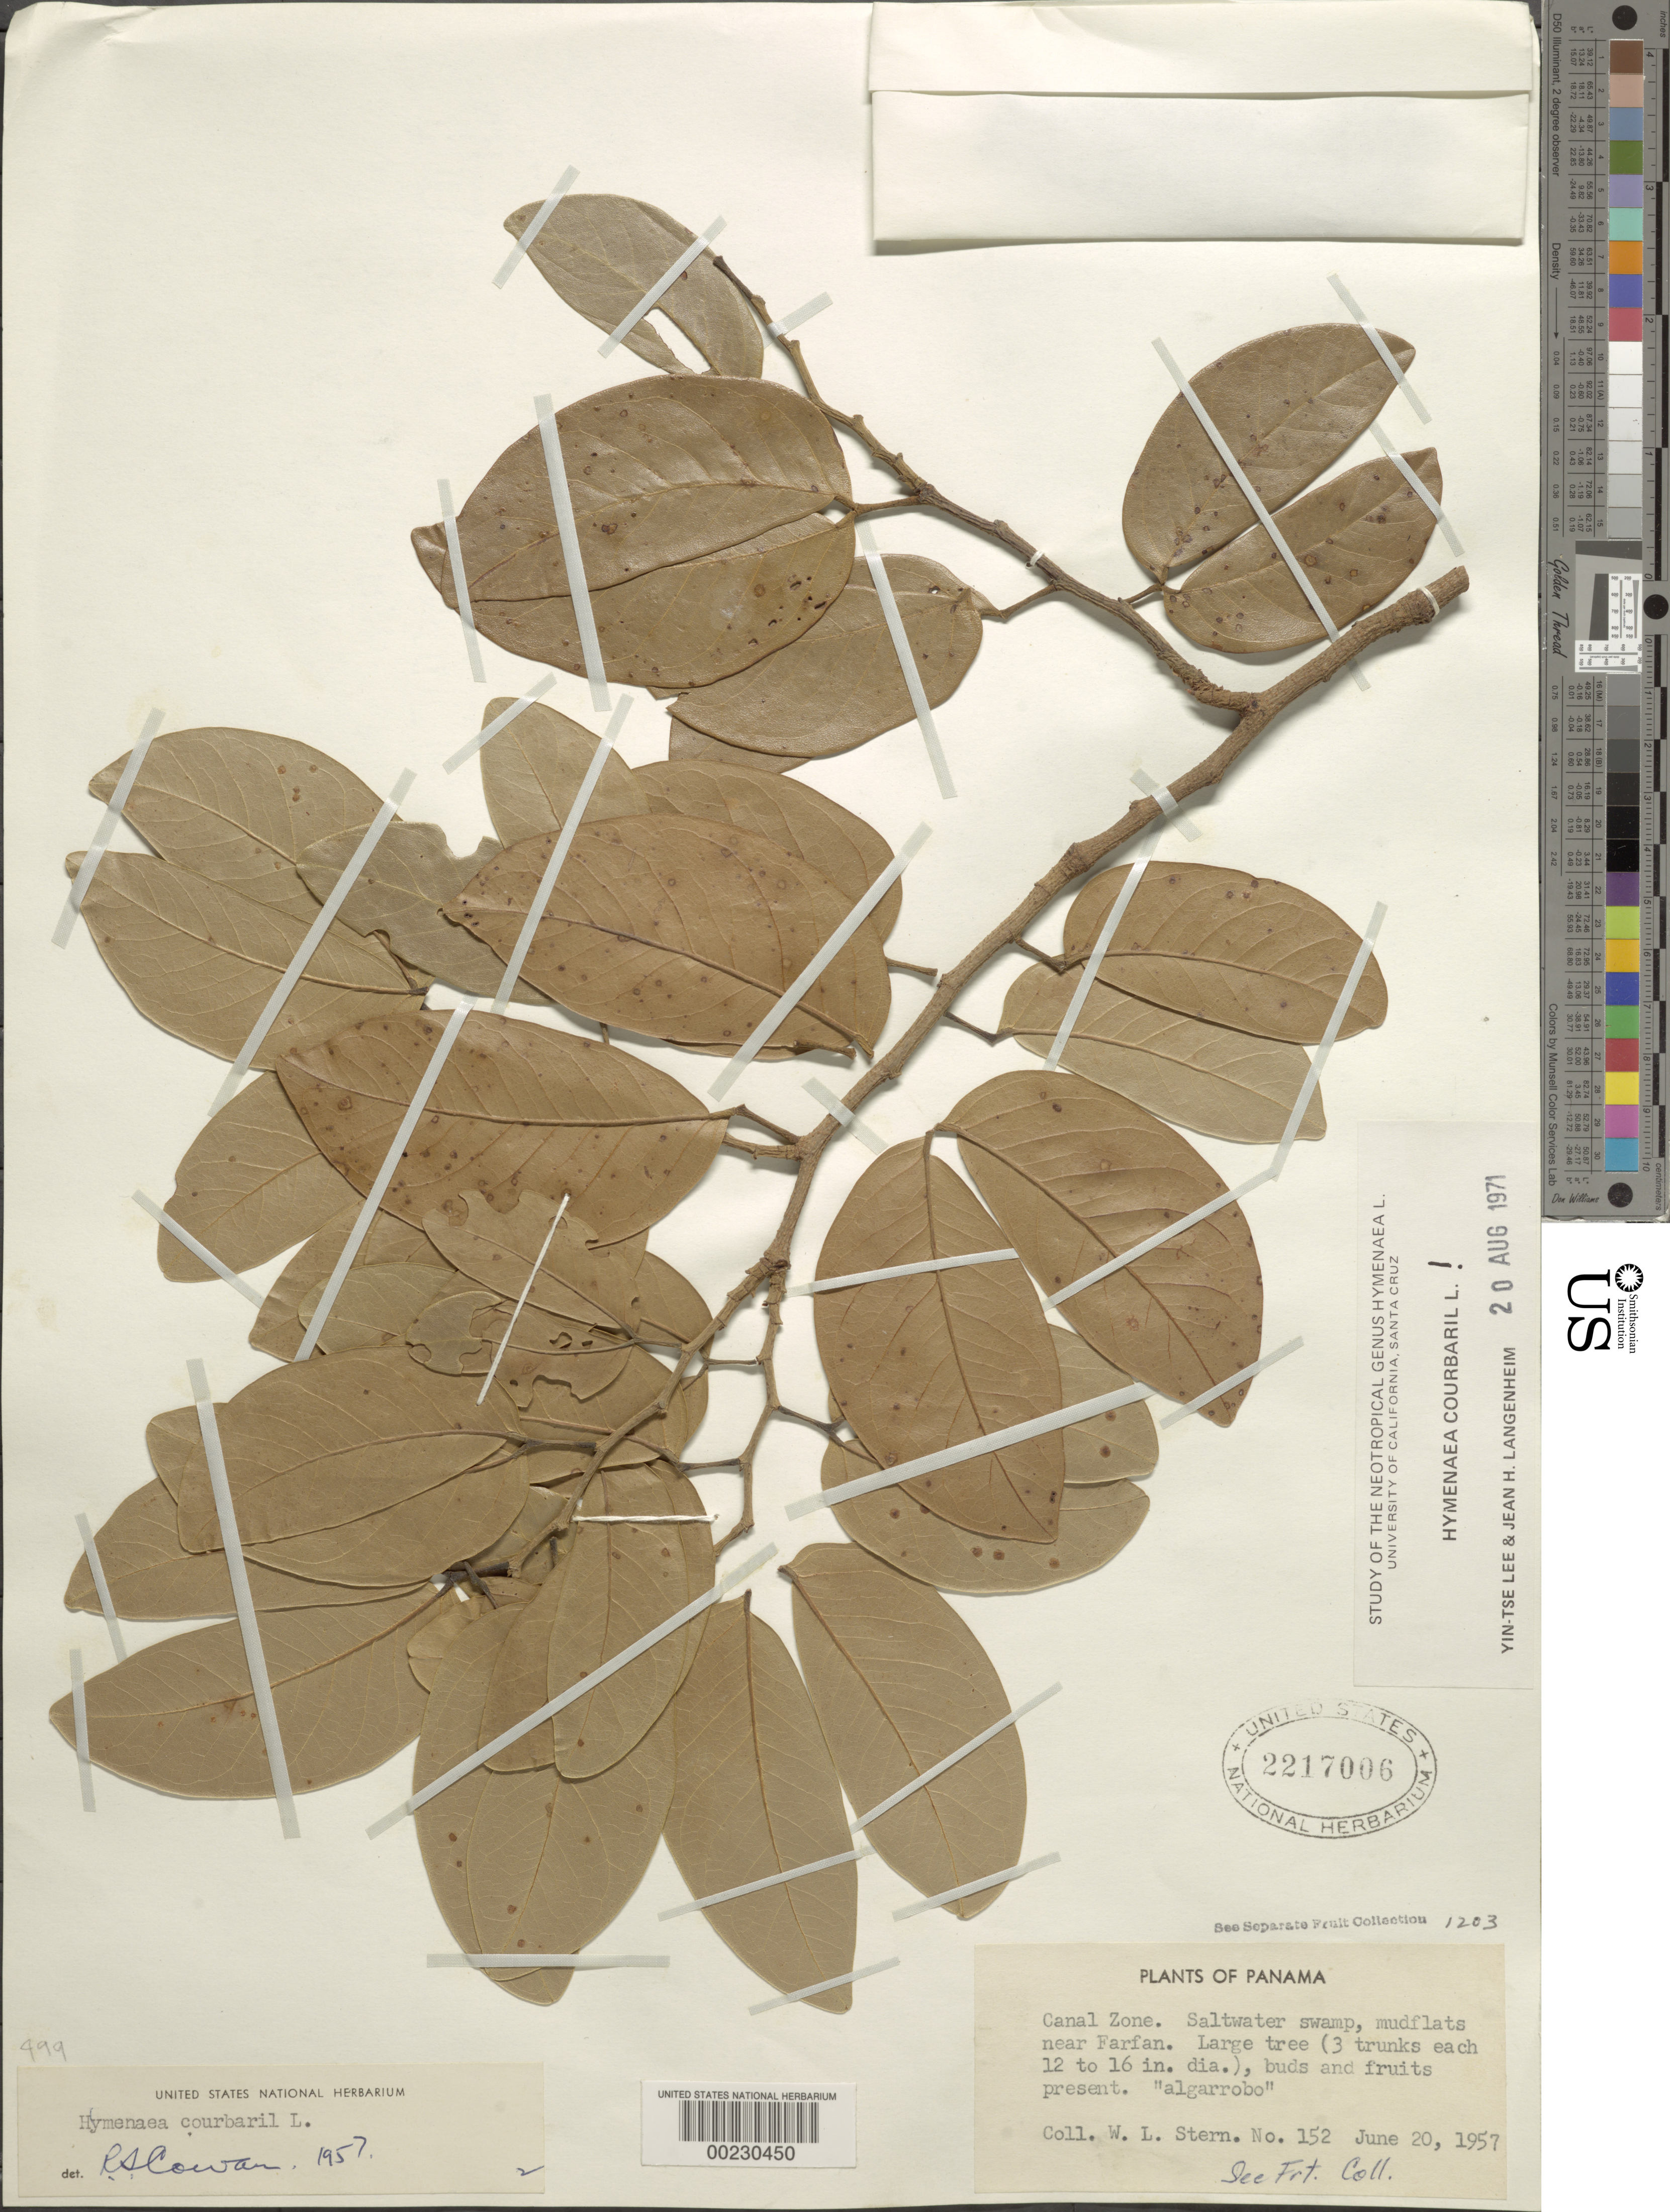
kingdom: Plantae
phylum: Tracheophyta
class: Magnoliopsida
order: Fabales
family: Fabaceae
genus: Hymenaea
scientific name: Hymenaea courbaril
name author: L.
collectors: W. L. Stern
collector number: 152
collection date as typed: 20 Jun 1957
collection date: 1957-06-20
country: Panama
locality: Near Farfan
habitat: Mud, flatsand, saltwater swamp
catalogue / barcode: US 2217006